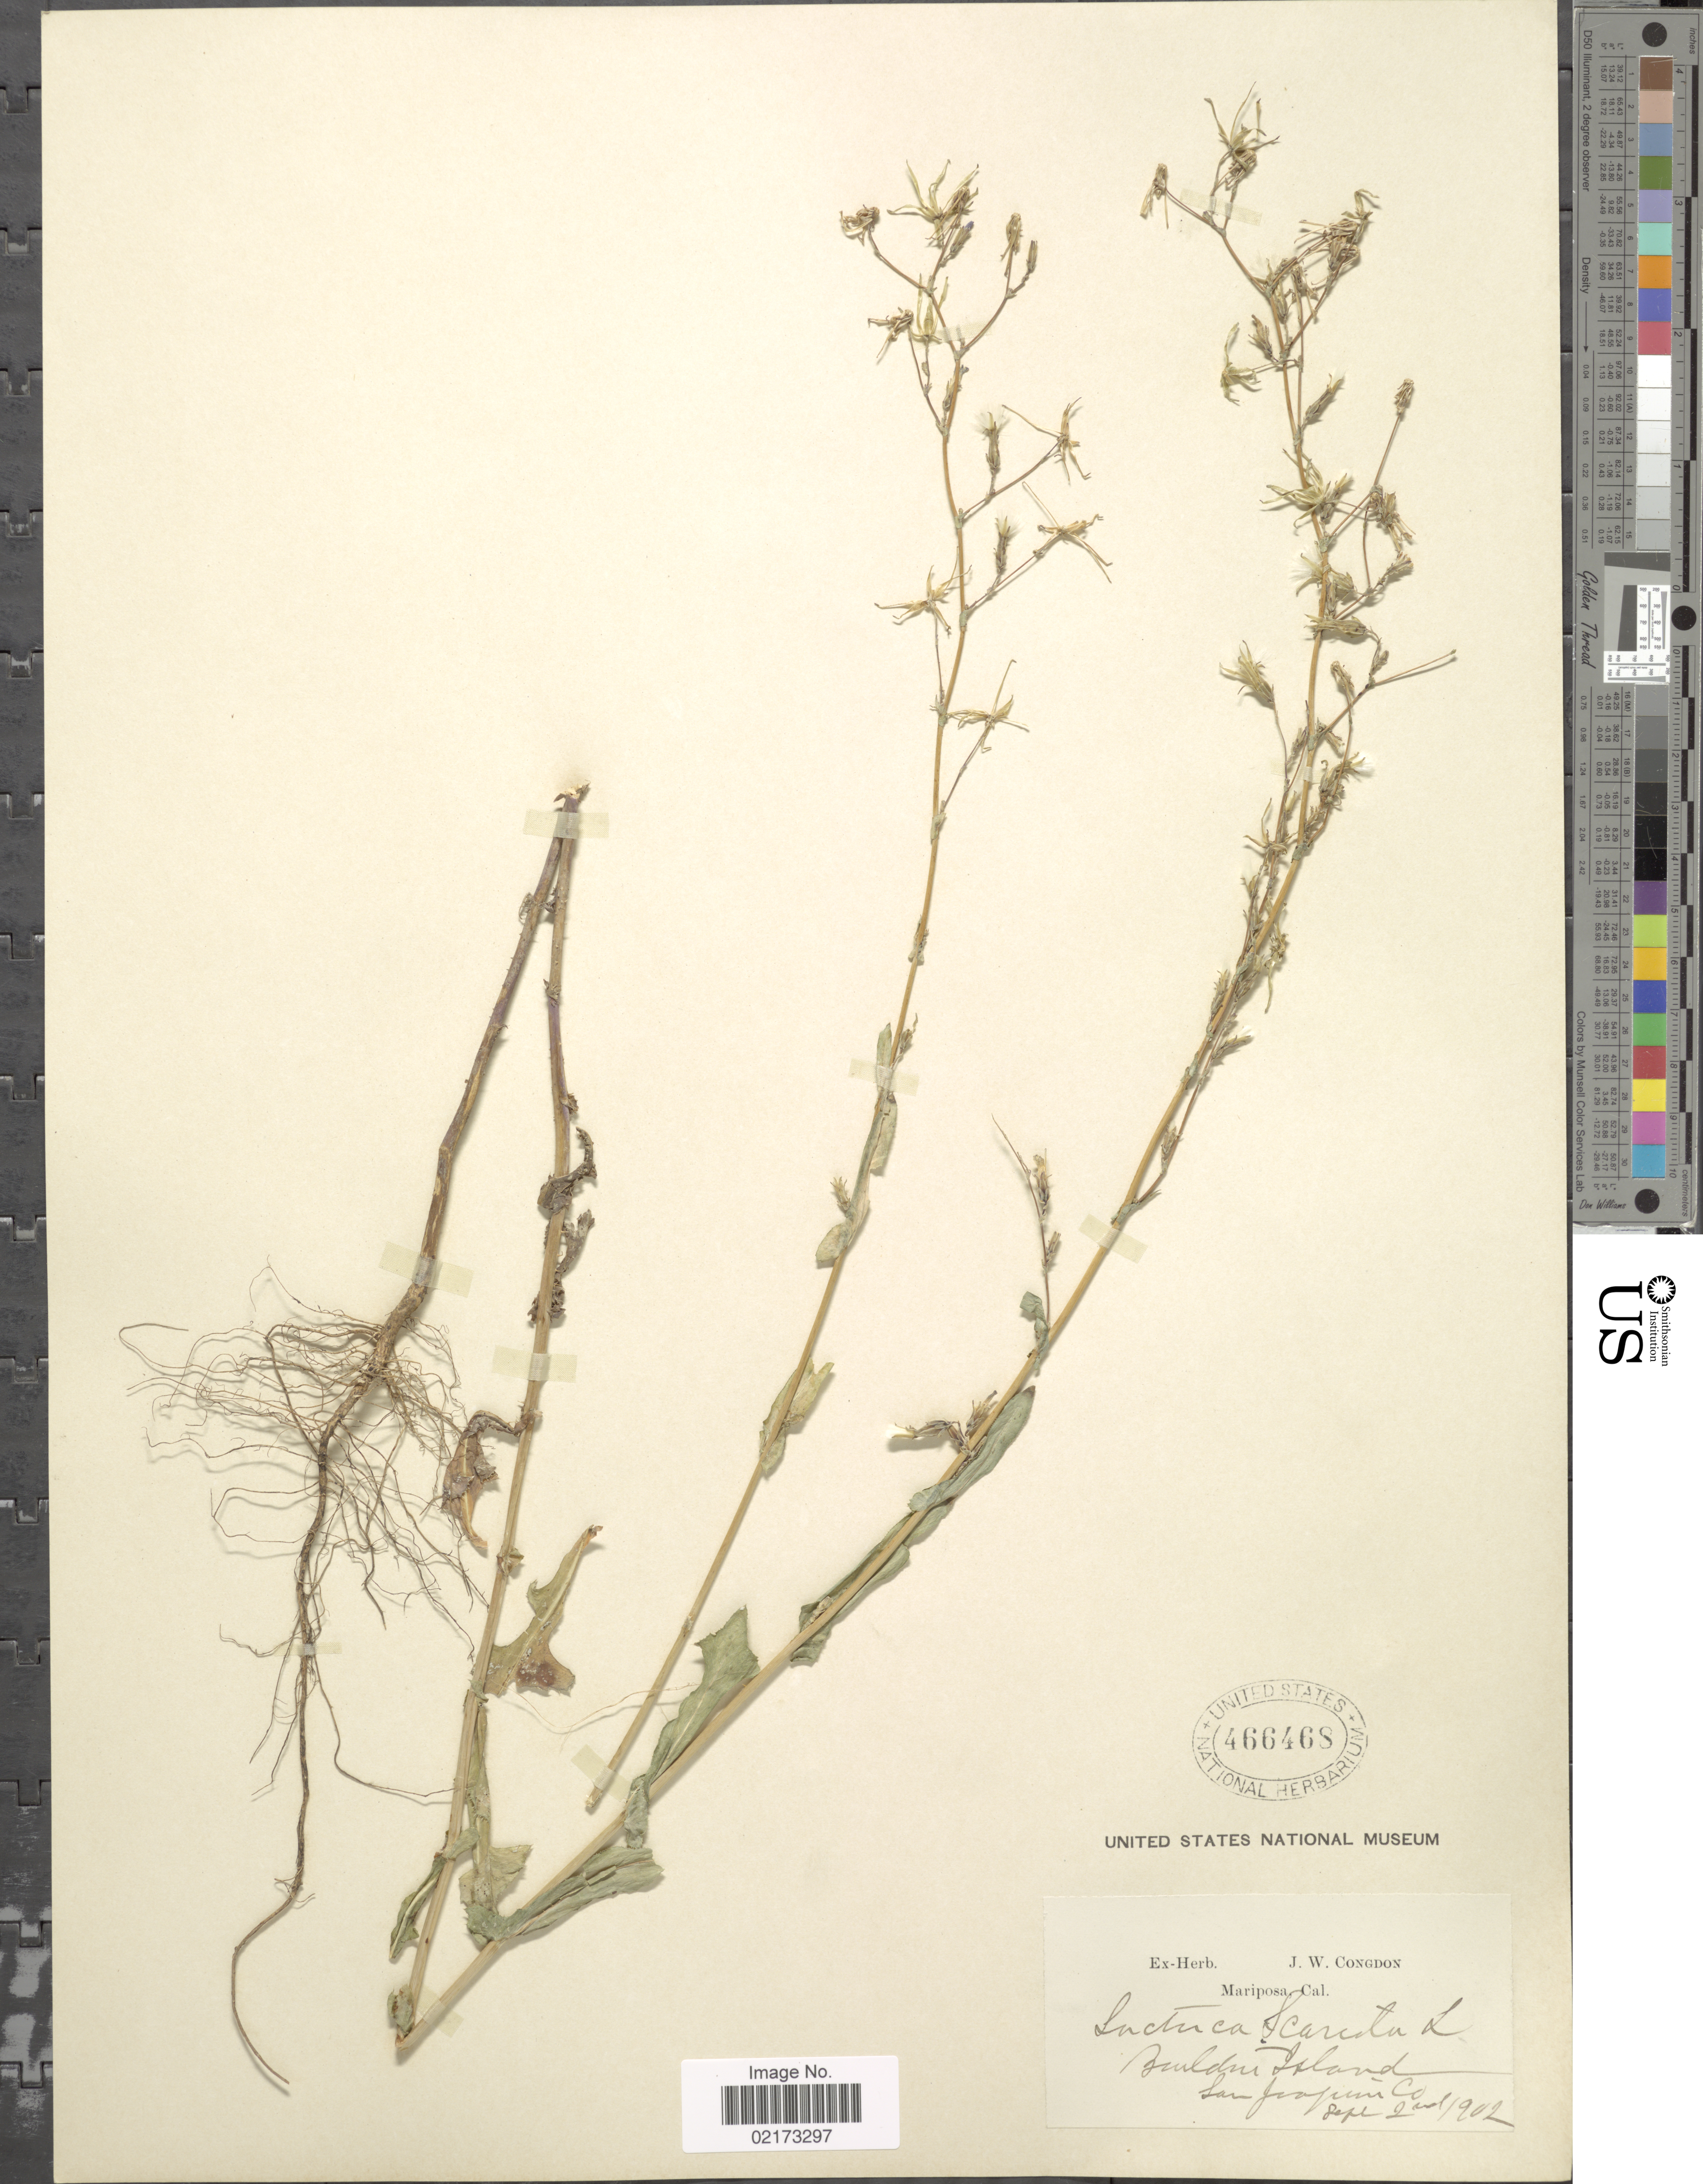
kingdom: Plantae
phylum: Tracheophyta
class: Magnoliopsida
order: Asterales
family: Asteraceae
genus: Lactuca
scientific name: Lactuca serriola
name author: L.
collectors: ex herb. J. W. Congdon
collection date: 1902-09-02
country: United States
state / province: California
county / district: San Joaquin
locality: Boulder Island, San Joaquin Co. Mariposa, Cal.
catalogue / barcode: US 466468